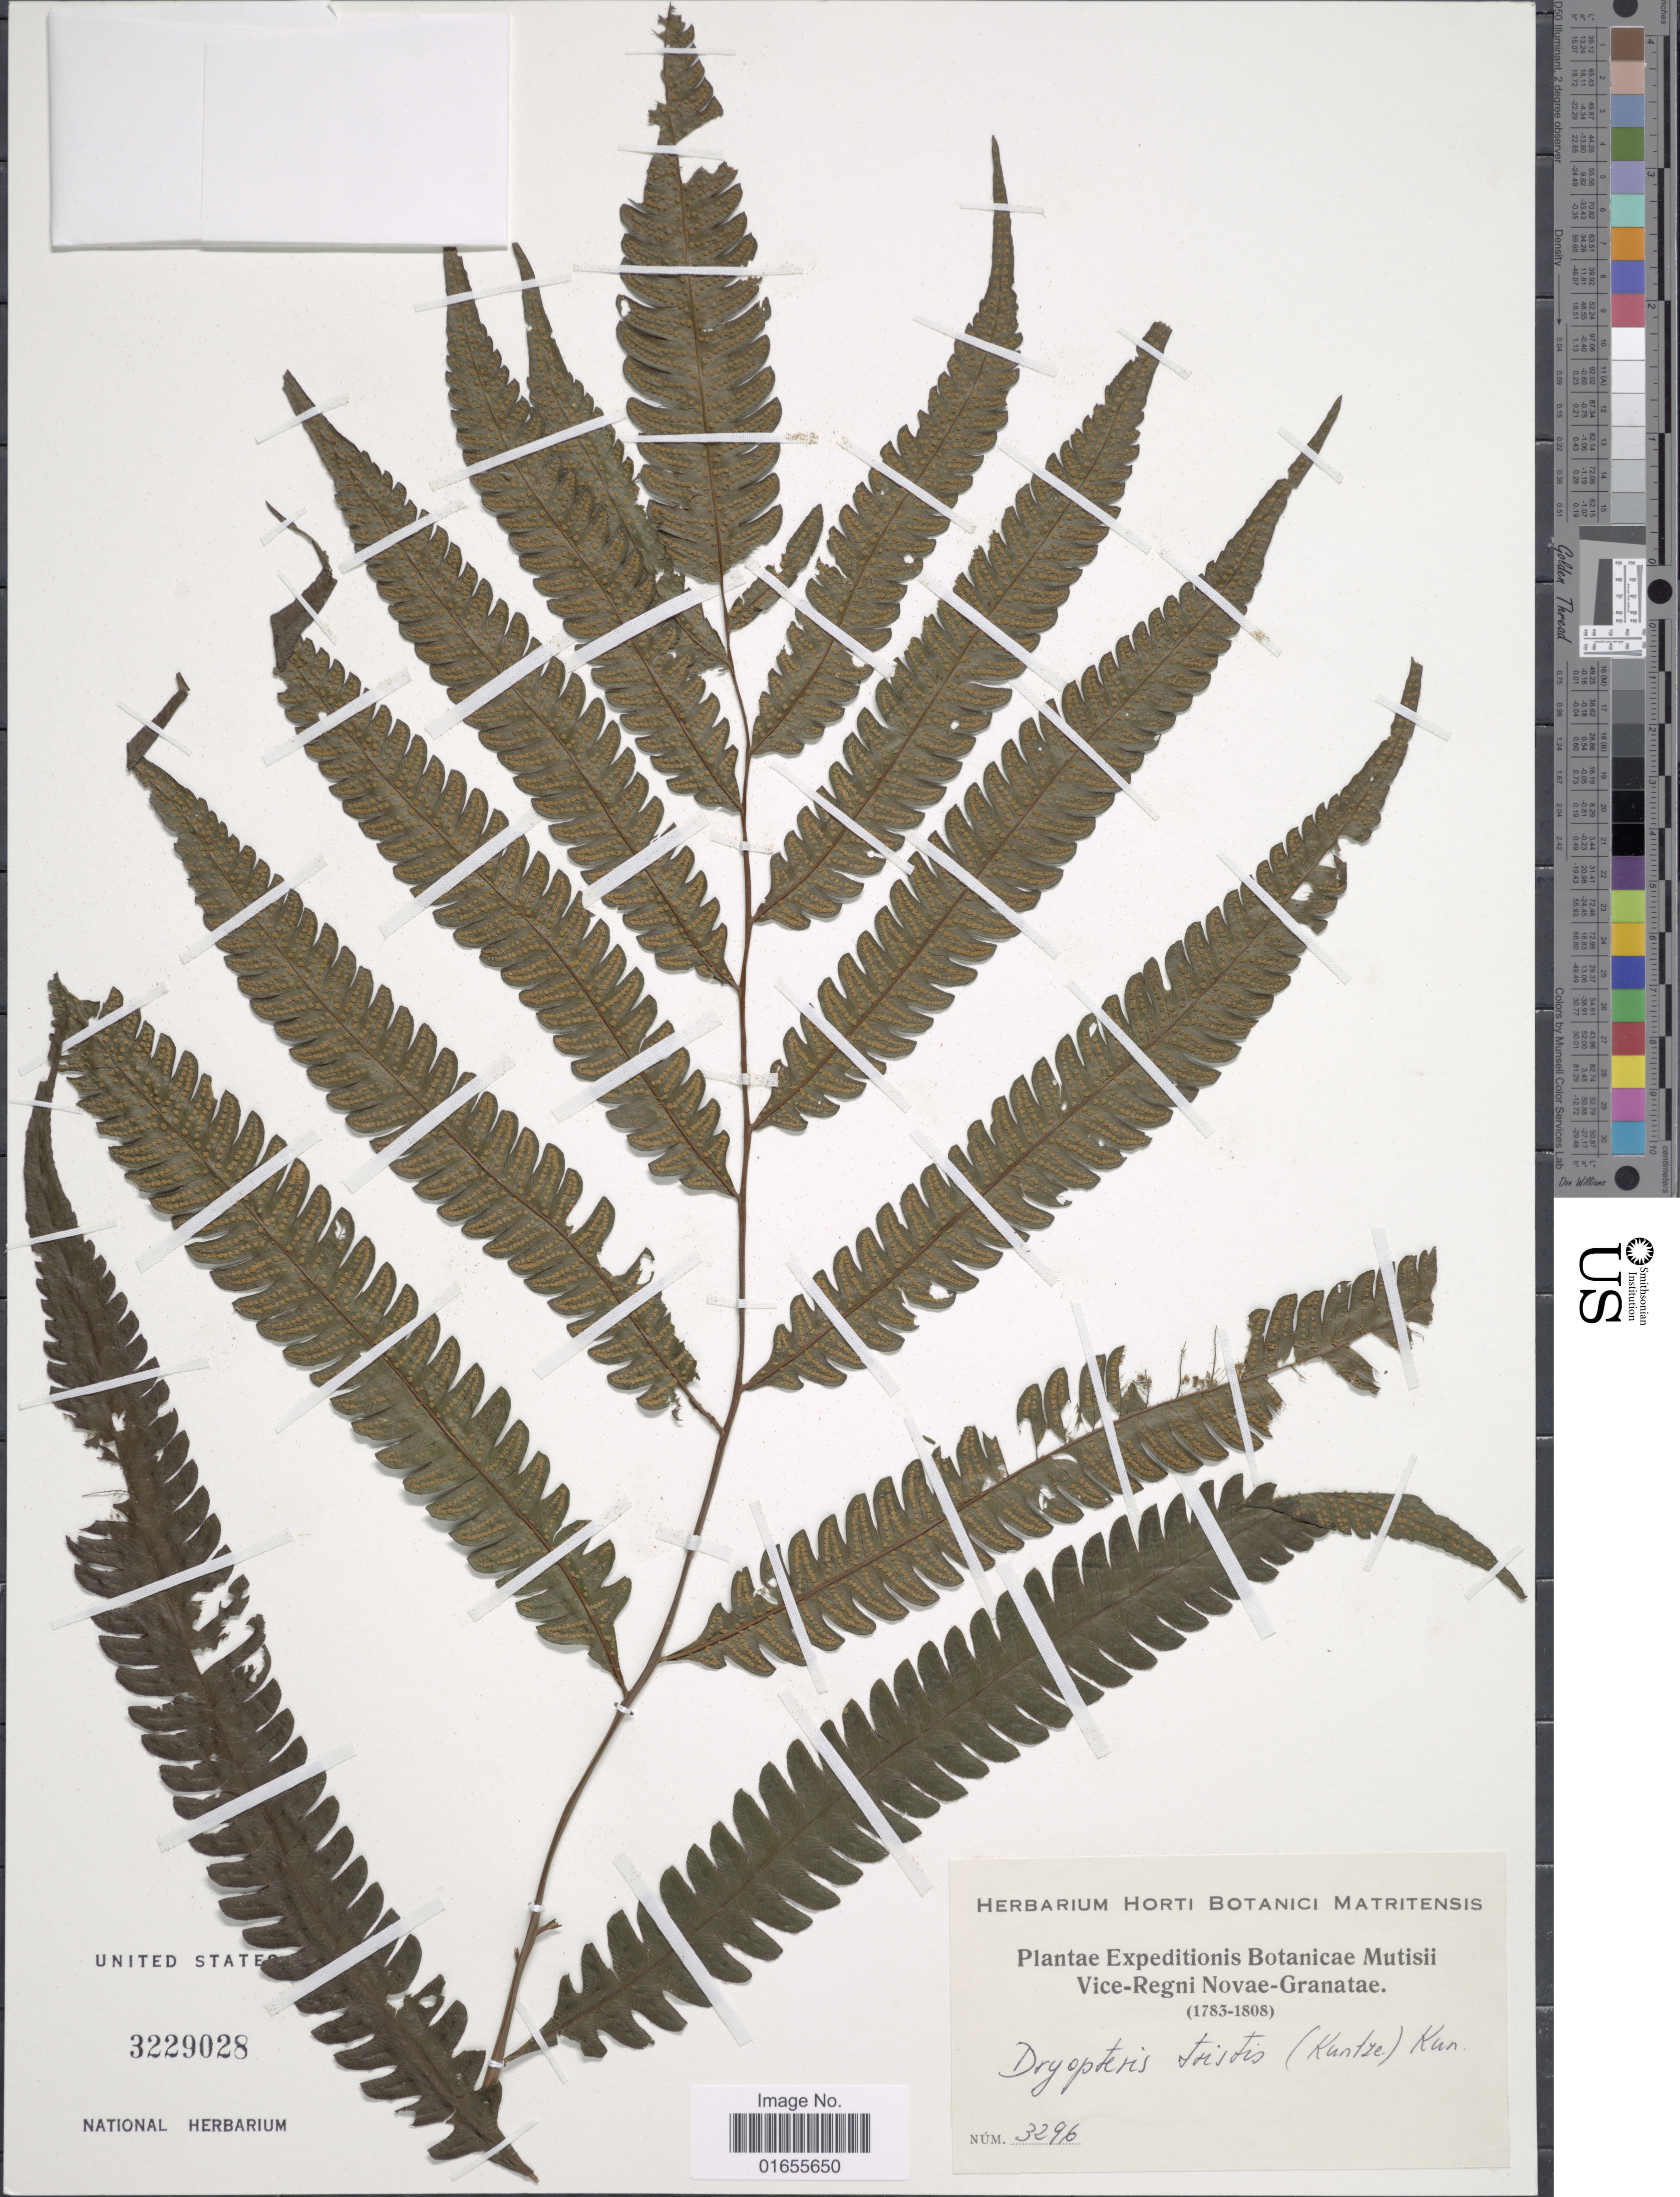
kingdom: Plantae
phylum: Tracheophyta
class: Polypodiopsida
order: Polypodiales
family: Thelypteridaceae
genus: Goniopteris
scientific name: Goniopteris tristis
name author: (Kuntze) Brade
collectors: Herbarium Horti Botanici Matritensis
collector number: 3296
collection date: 1783/1808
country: Colombia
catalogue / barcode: US 3229028